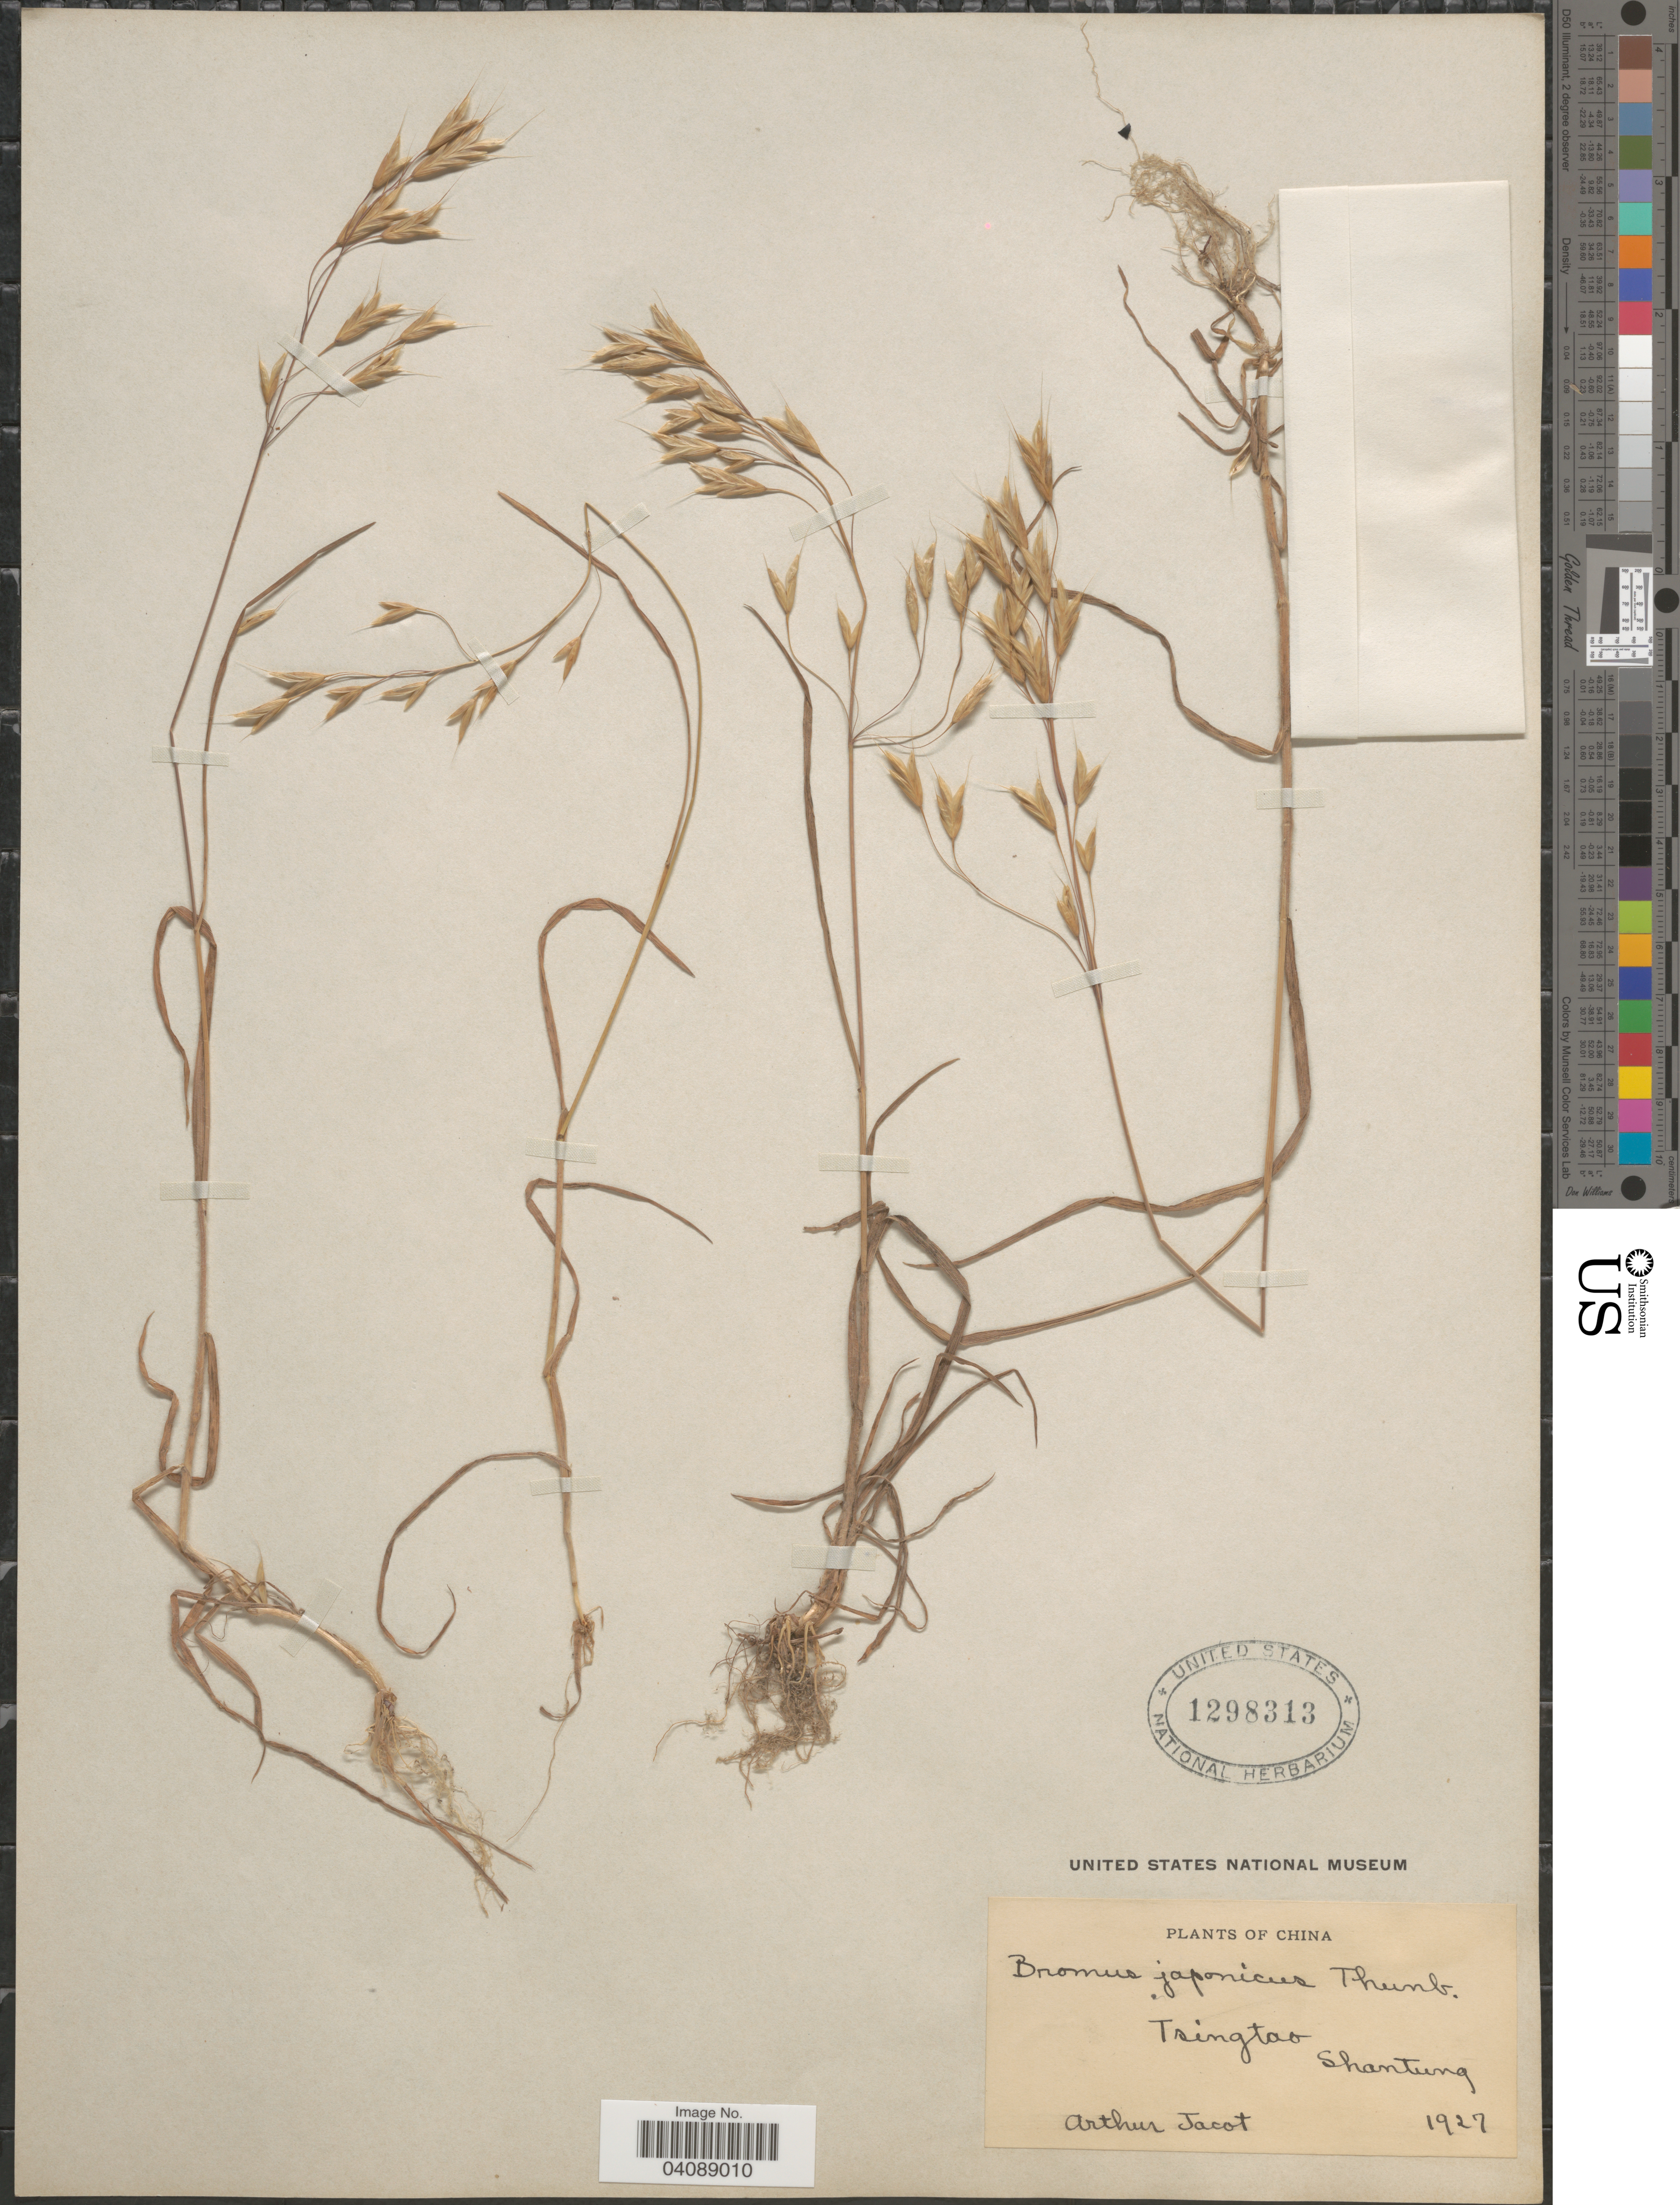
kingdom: Plantae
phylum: Tracheophyta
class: Liliopsida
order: Poales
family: Poaceae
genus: Bromus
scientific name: Bromus japonicus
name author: Houtt.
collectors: A. Jacot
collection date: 1927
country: China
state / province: Shandong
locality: Tsingtao. Shantung.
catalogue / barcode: US 1298313